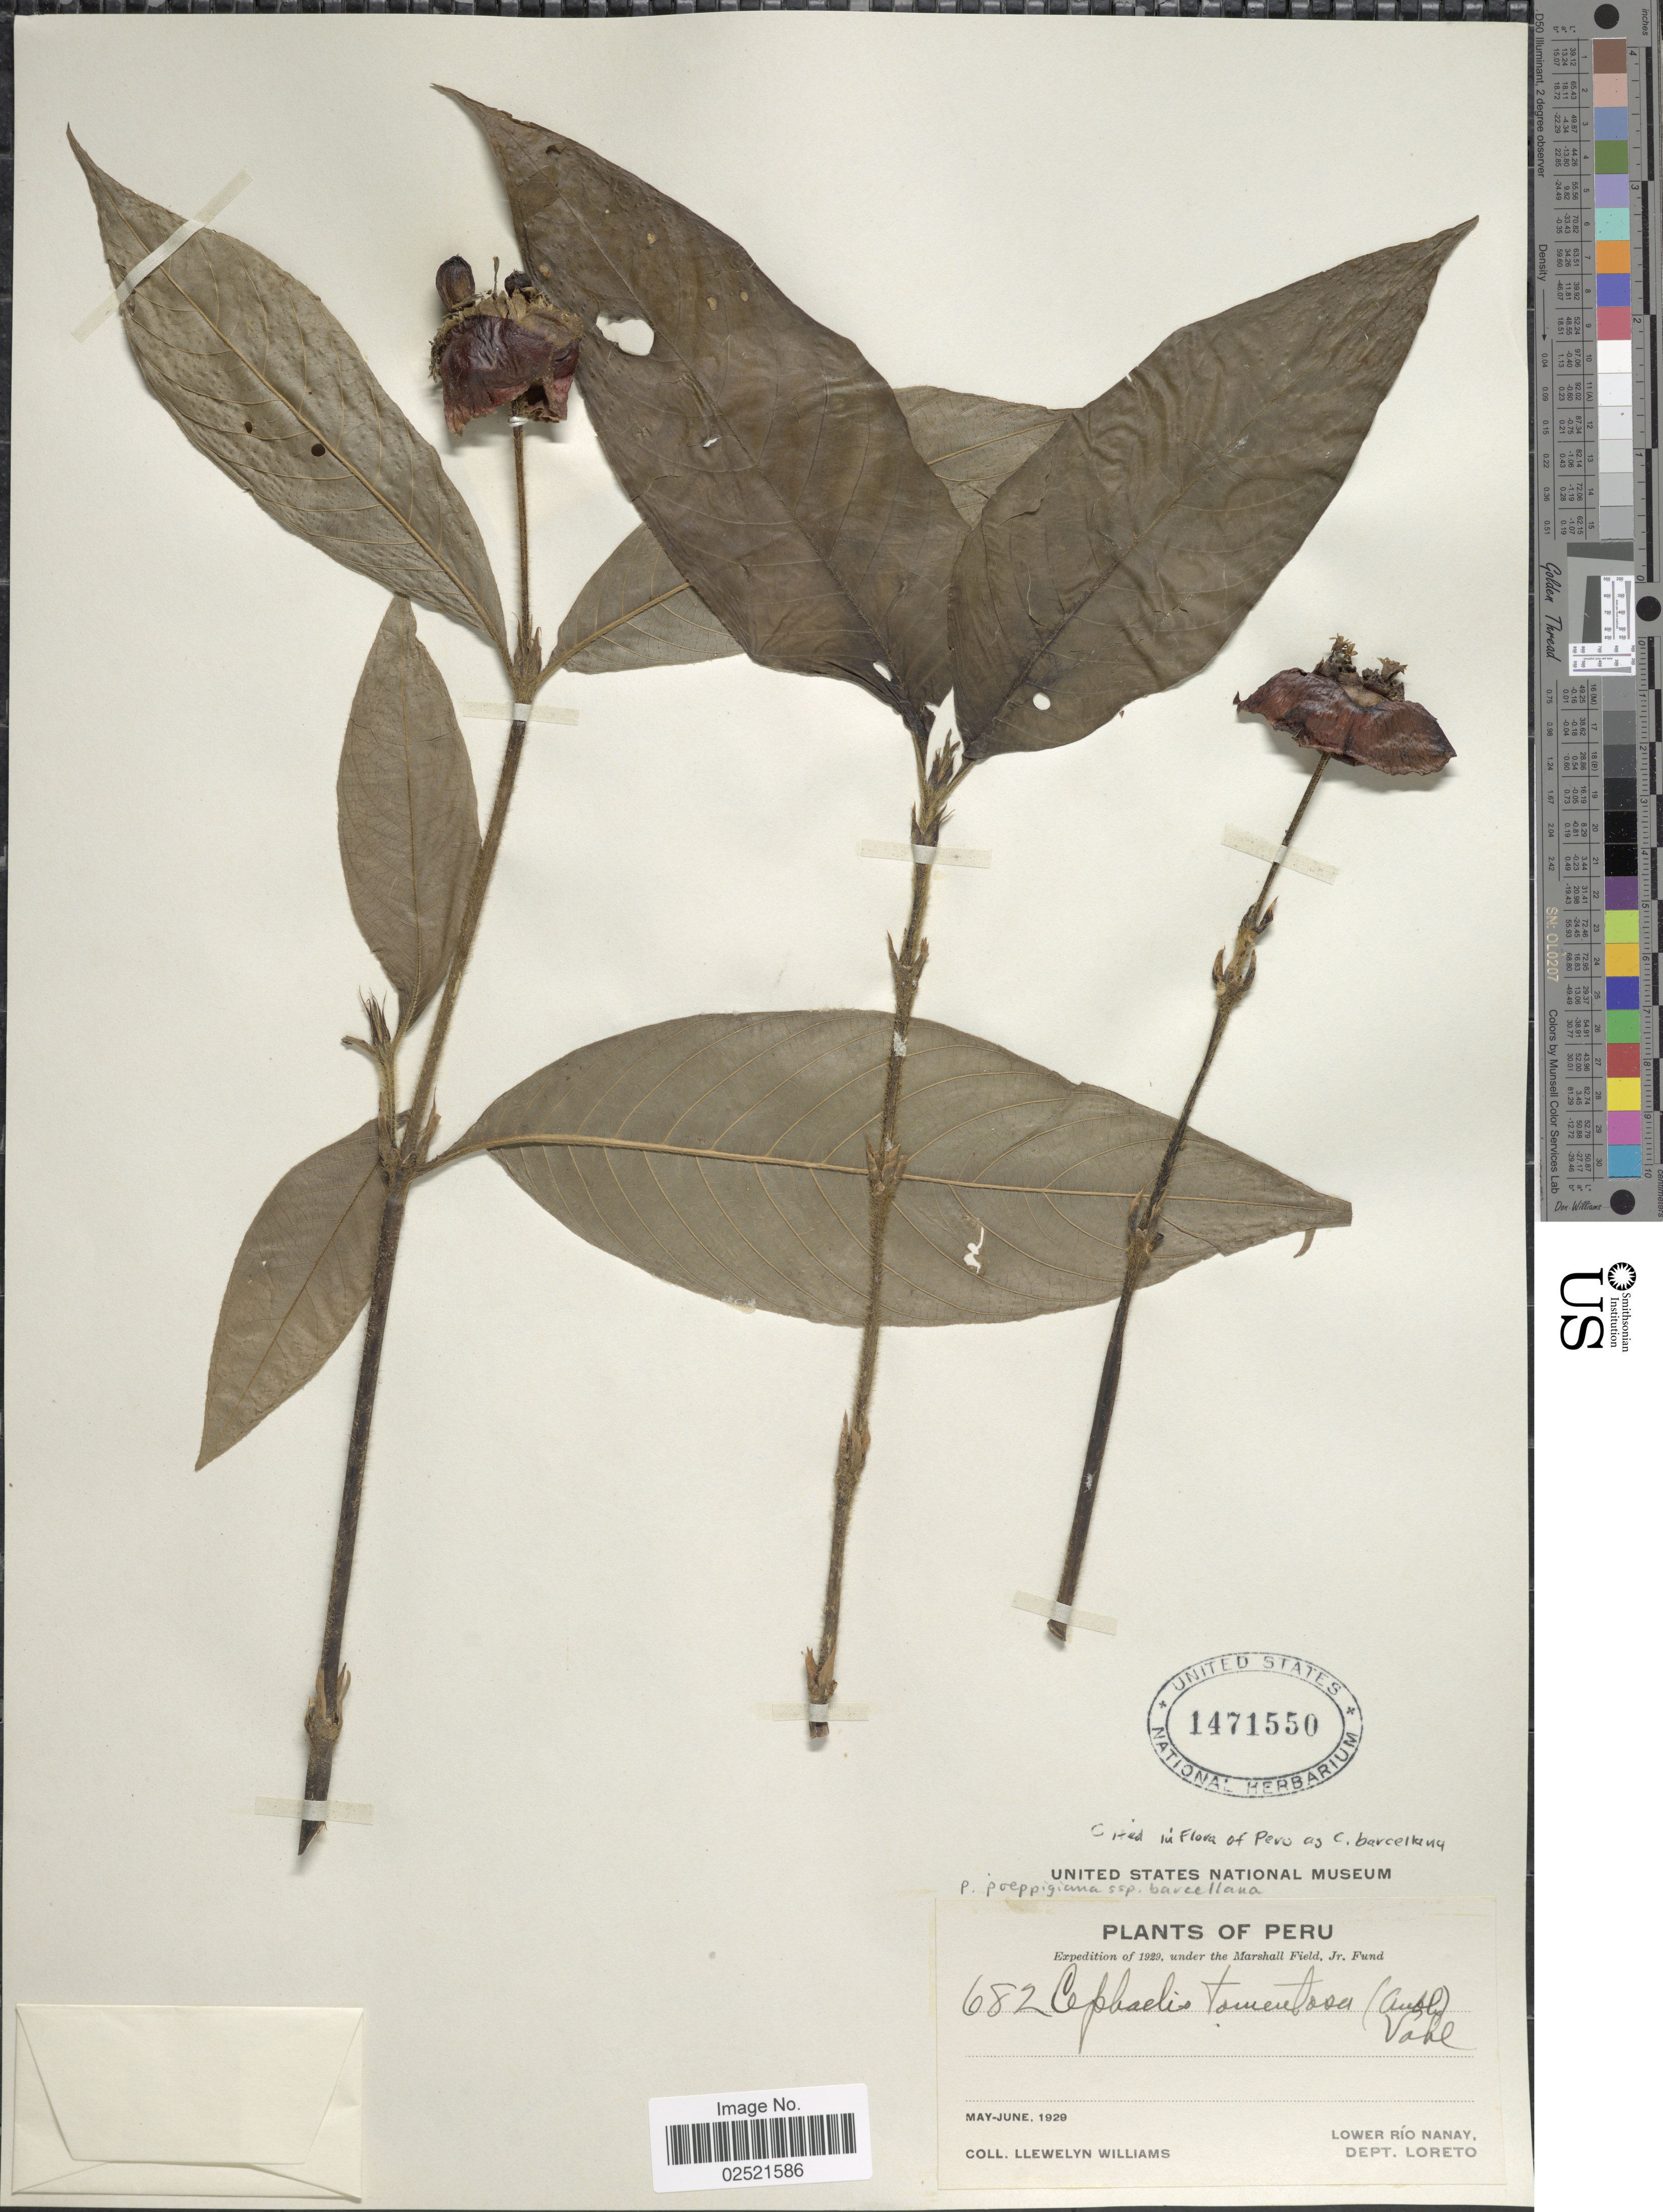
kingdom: Plantae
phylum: Tracheophyta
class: Magnoliopsida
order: Gentianales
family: Rubiaceae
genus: Psychotria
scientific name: Psychotria poeppigiana subsp. barcellana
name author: (Müll. Arg.) Steyerm.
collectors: Ll. Williams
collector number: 682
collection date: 1929-05/1929-06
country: Peru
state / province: Loreto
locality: Lower Rio Nanay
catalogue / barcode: US 1471550